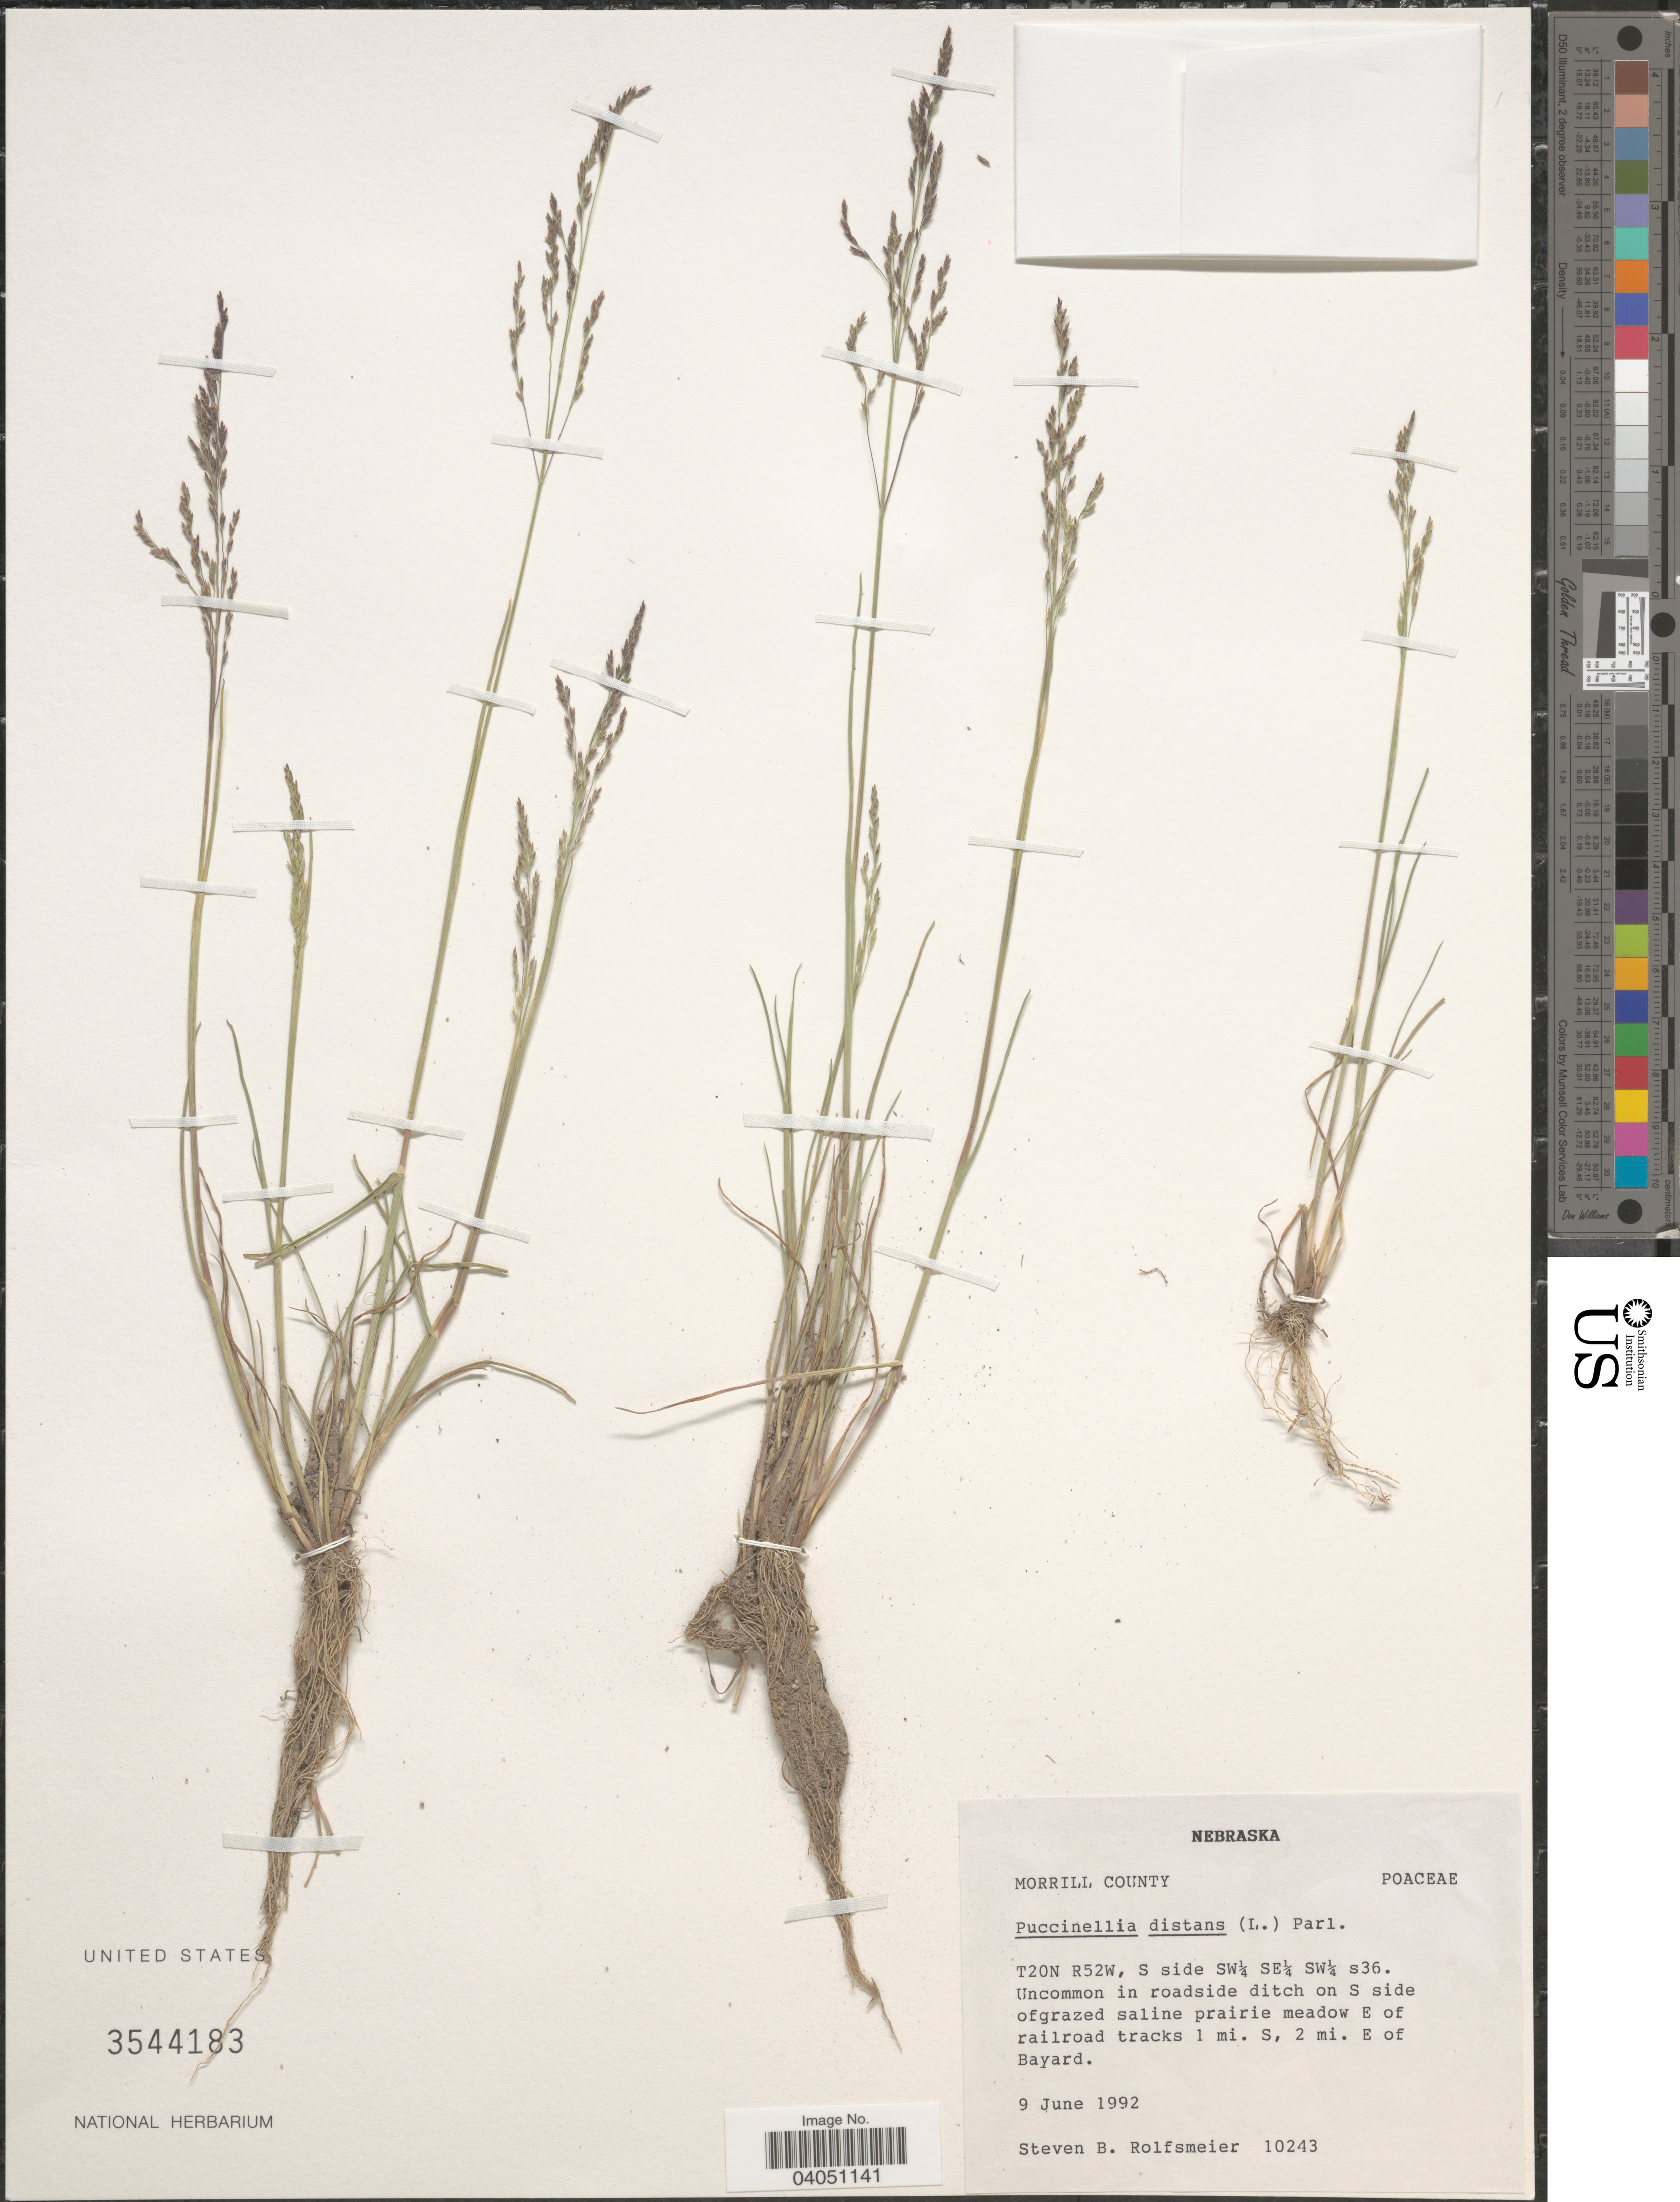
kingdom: Plantae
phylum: Tracheophyta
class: Liliopsida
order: Poales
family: Poaceae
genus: Puccinellia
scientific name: Puccinellia distans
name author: (Jacq.) Parl.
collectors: S. Rolfsmeier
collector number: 10243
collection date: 1992-06-09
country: United States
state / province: Nebraska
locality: Morrill County. T20N R52W, S side SW¼ SE¼ SW¼ s36. In roadside ditch on S side ofgrazed saline prairie meadow E of railroad tracks 1 mi. S, 2 mi. E of Bayard.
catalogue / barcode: US 3544183